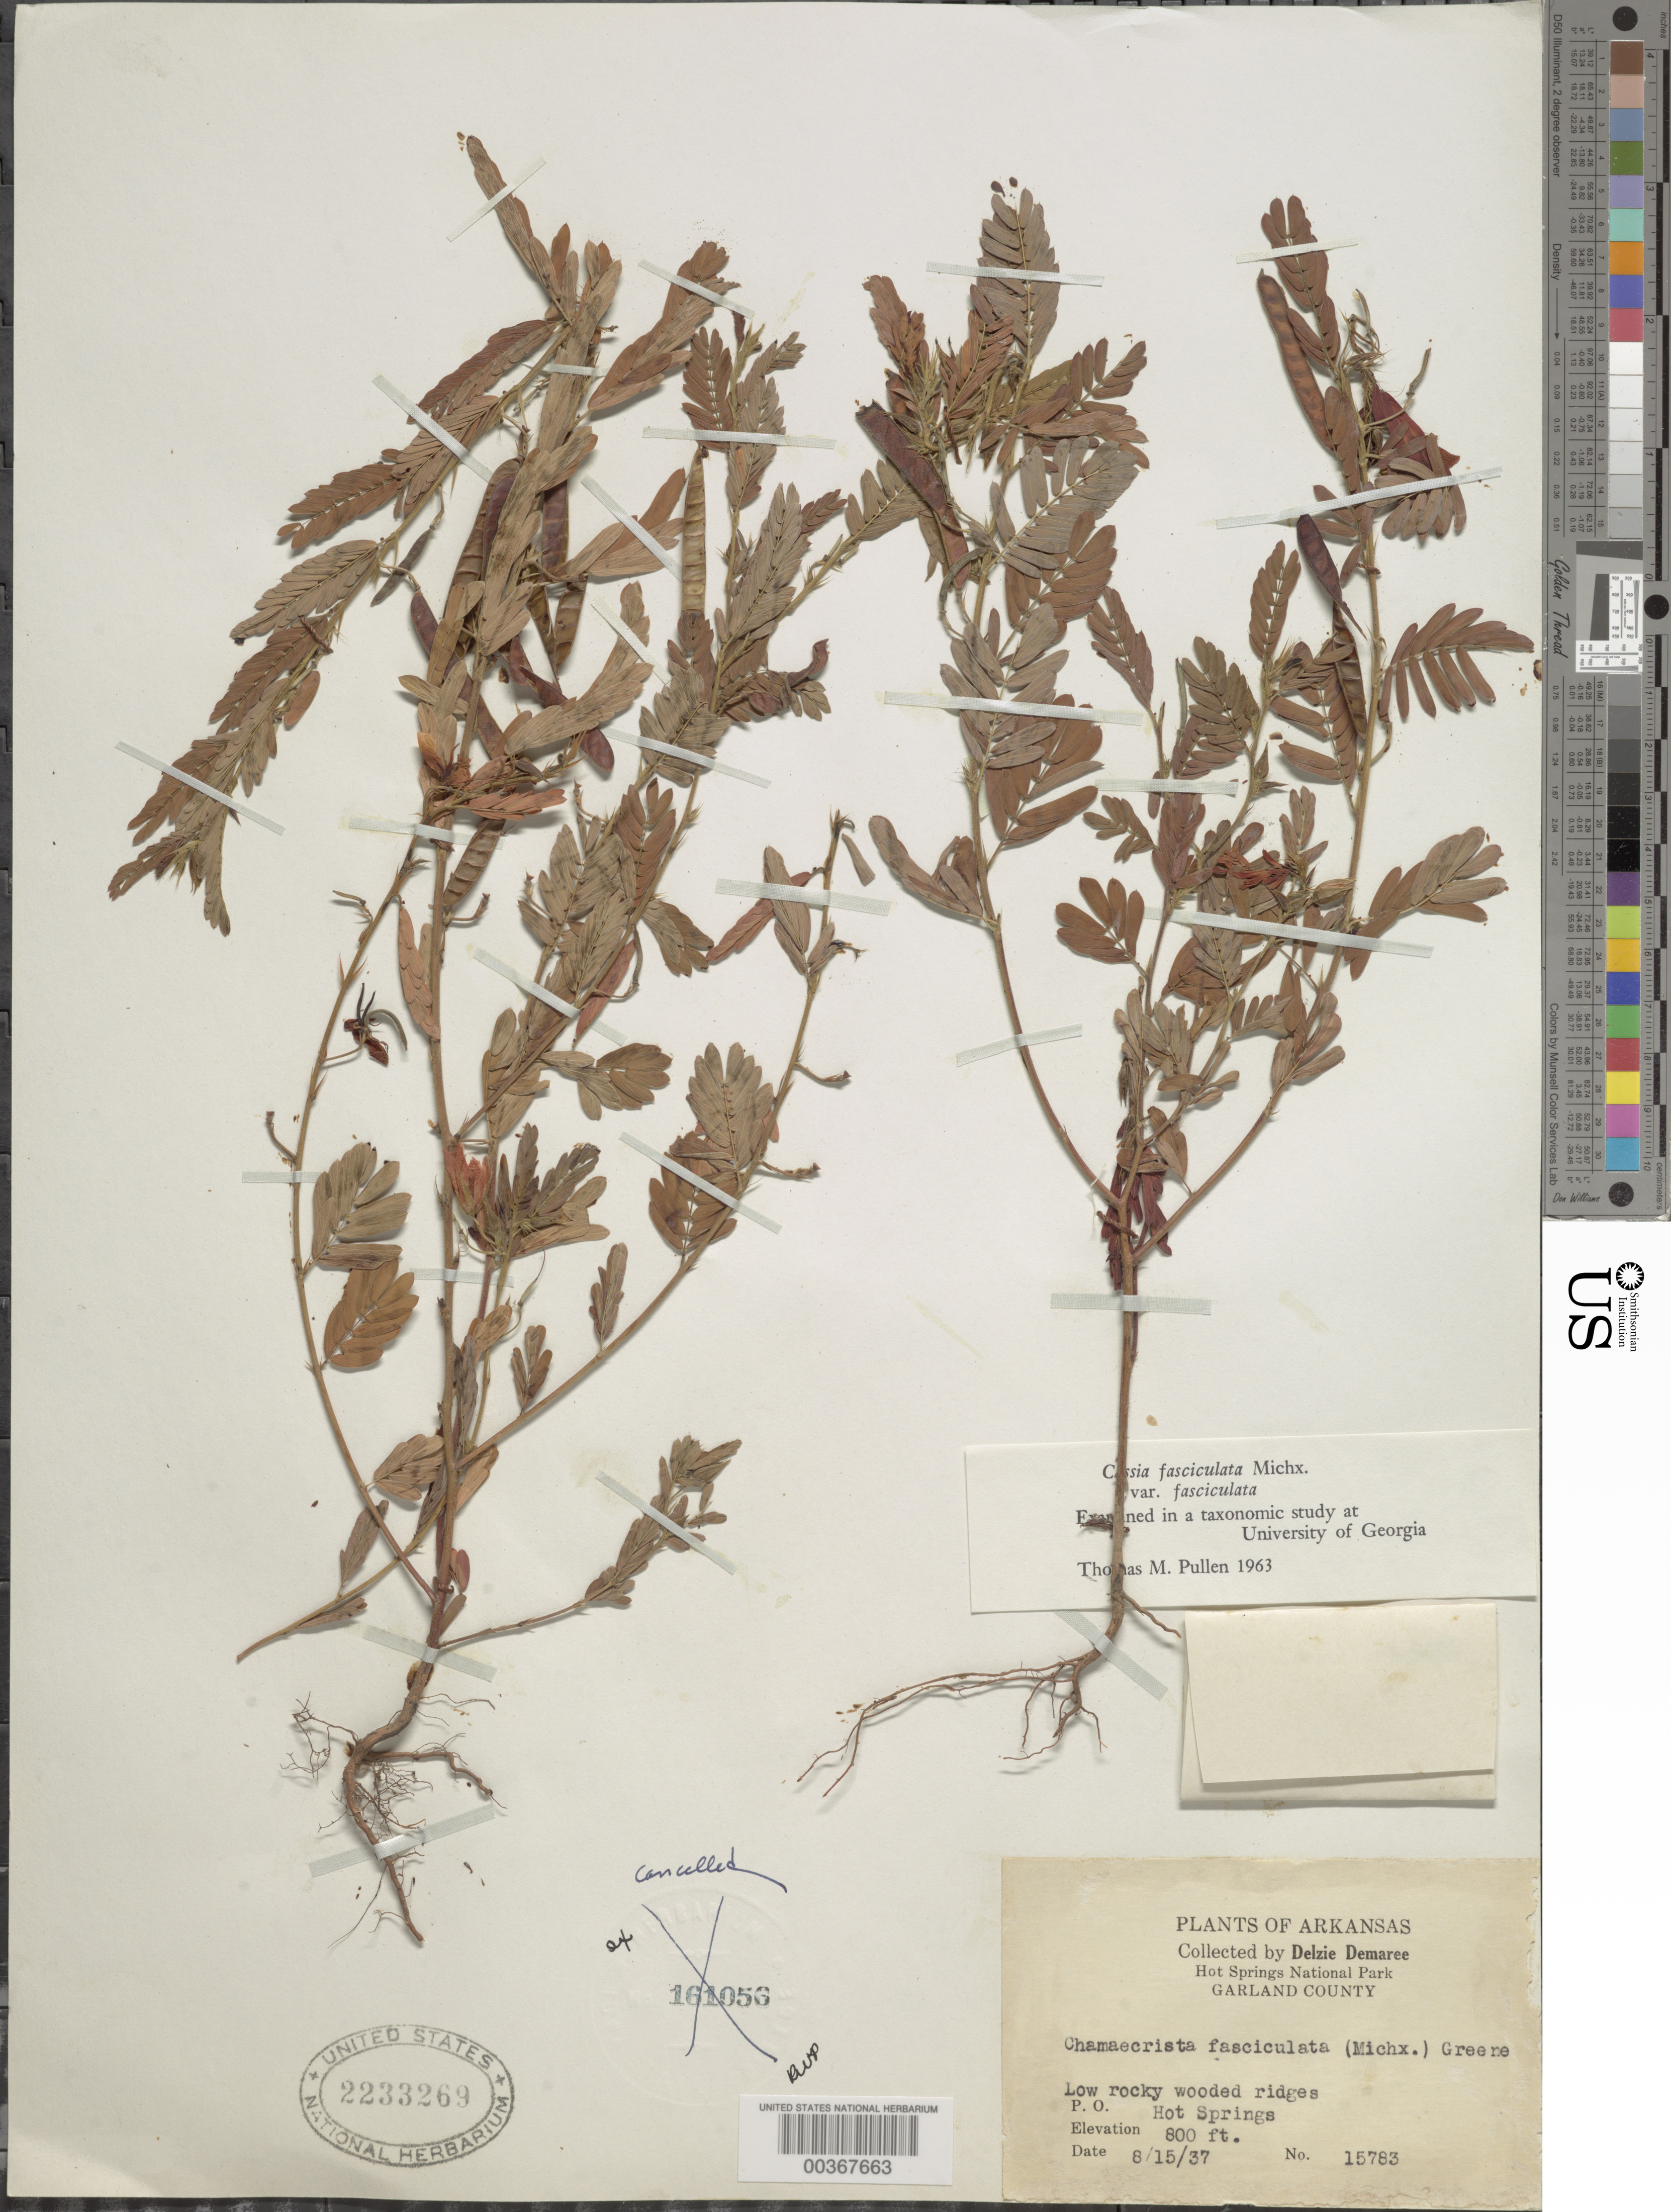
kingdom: Plantae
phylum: Tracheophyta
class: Magnoliopsida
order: Fabales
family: Fabaceae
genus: Chamaecrista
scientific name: Chamaecrista fasciculata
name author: (Michx.) Greene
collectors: D. Demaree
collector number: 15783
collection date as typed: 15 Aug 1937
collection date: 1937-08-15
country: United States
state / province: Arkansas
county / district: Garland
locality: Hot springs national park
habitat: Low rocky wooded ridges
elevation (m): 244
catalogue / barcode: US 2233269